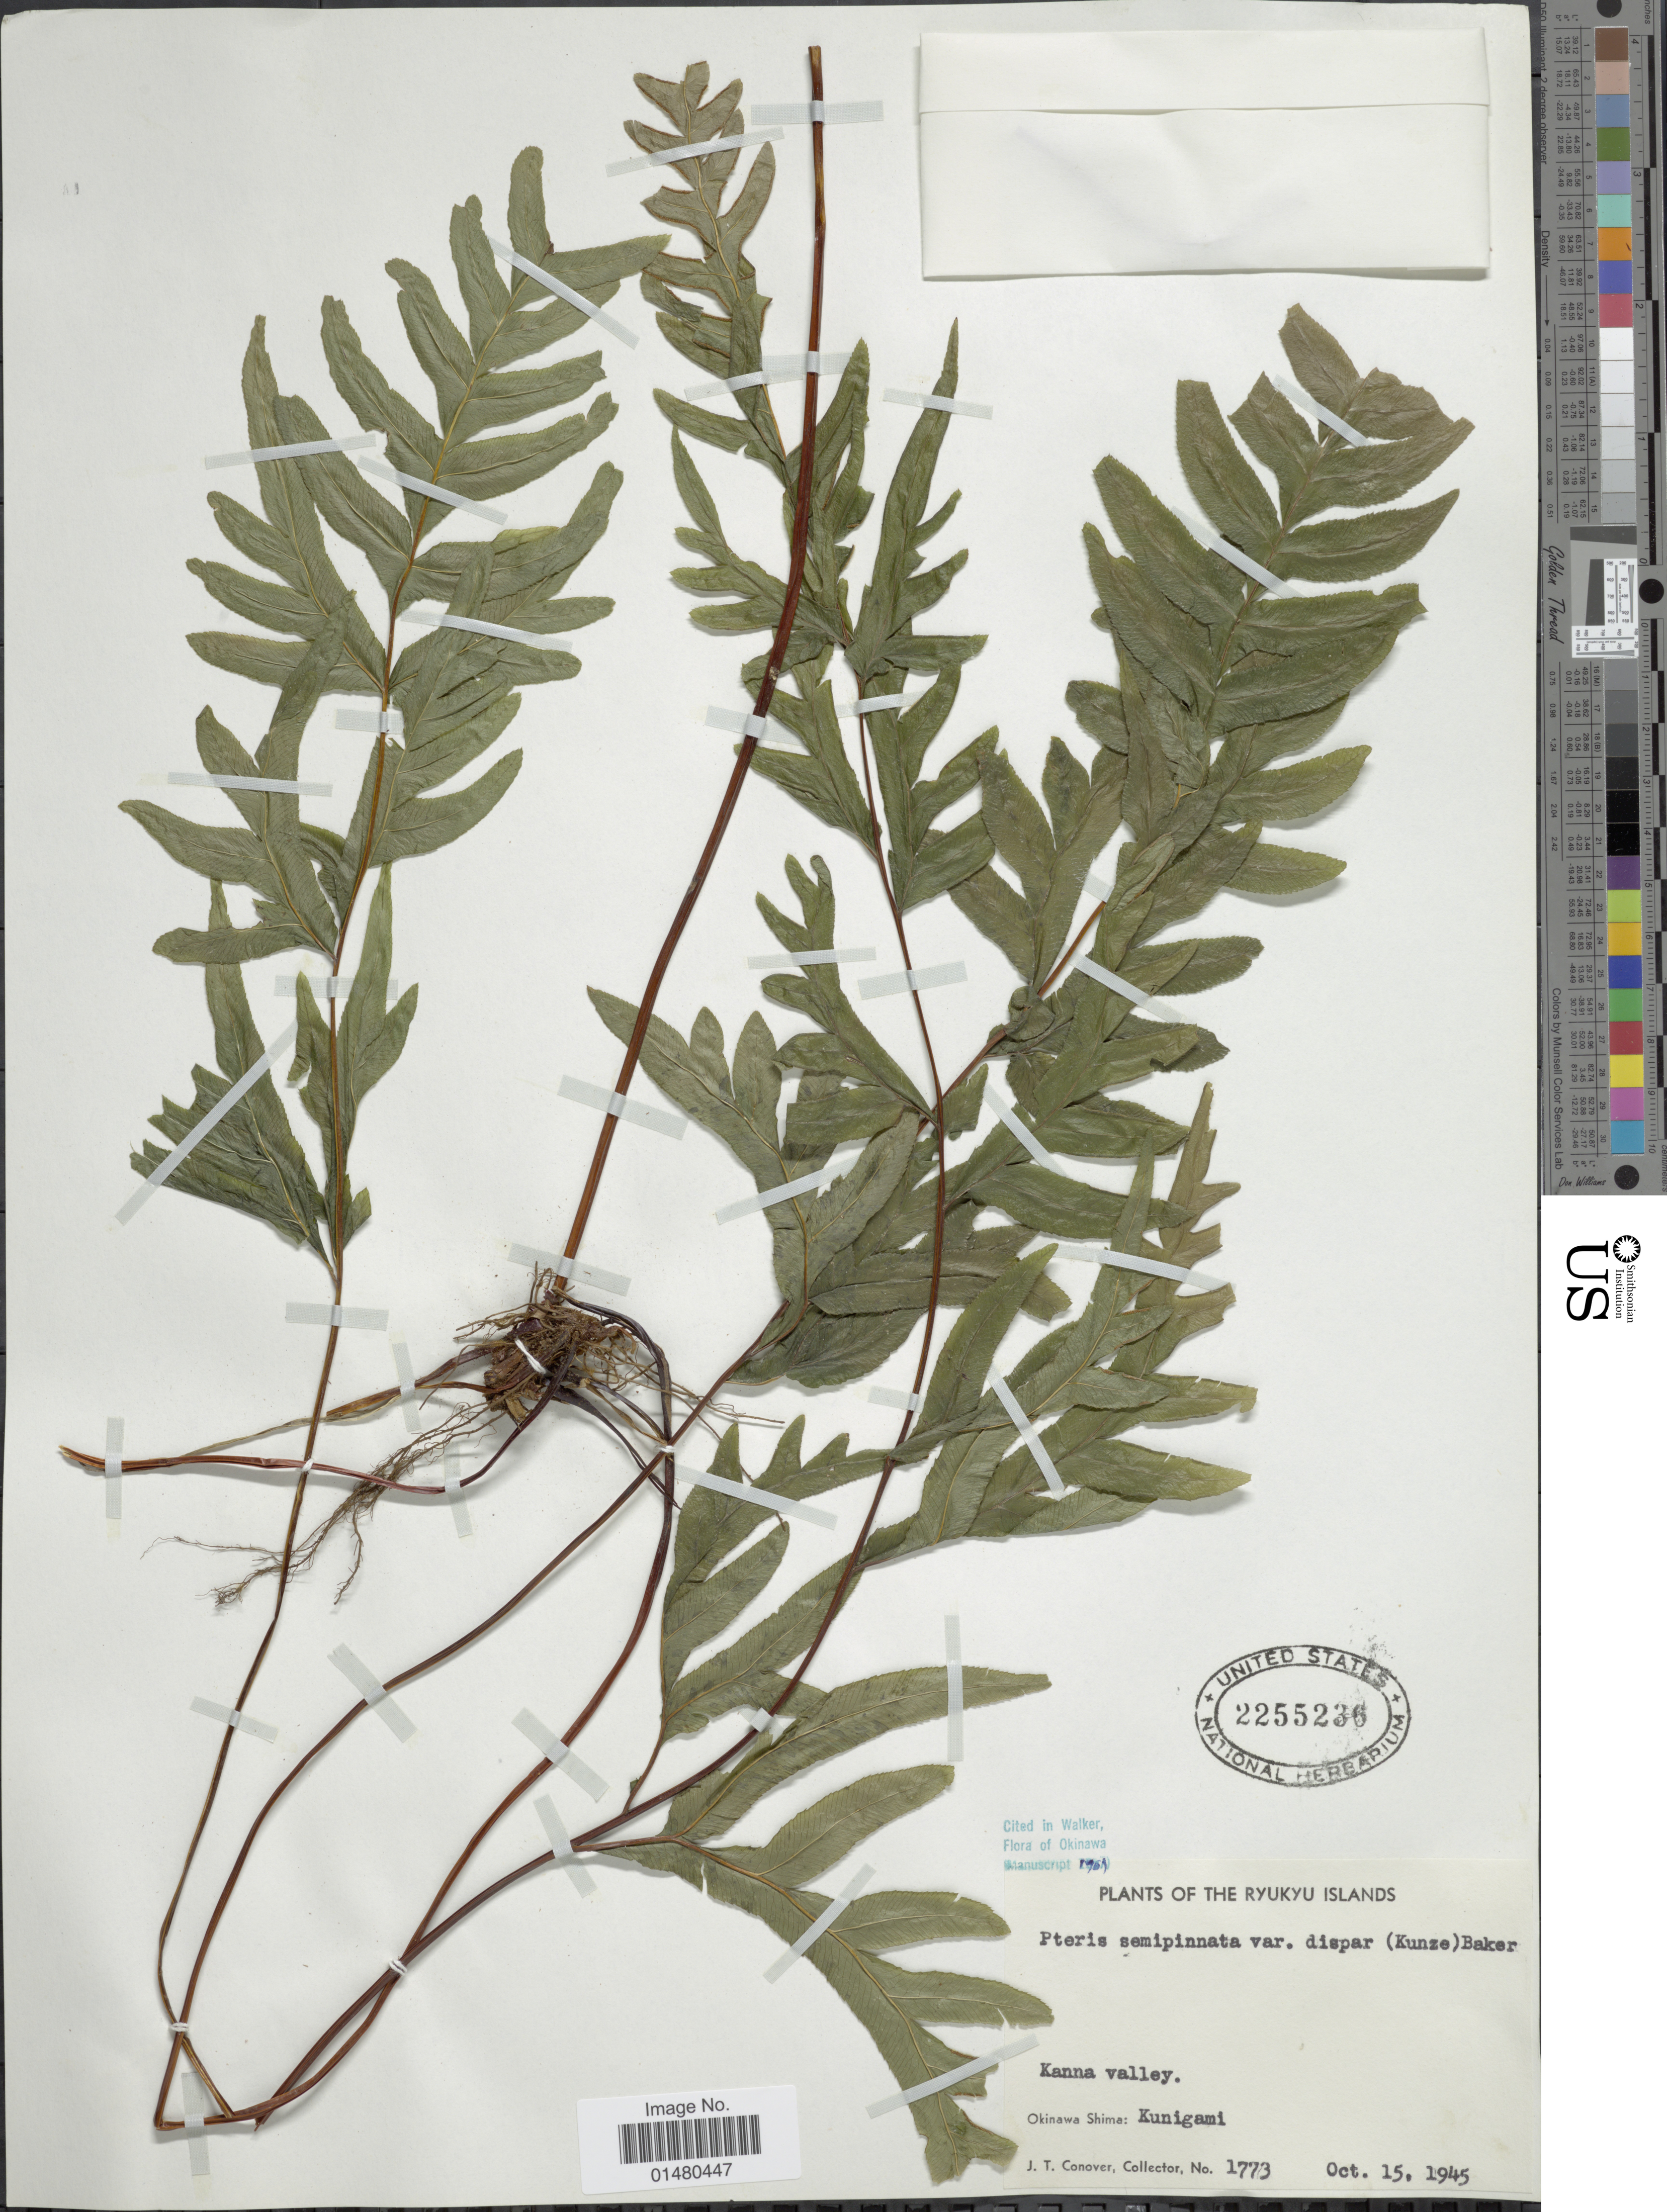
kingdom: Plantae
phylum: Tracheophyta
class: Polypodiopsida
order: Polypodiales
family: Pteridaceae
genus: Pteris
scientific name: Pteris dispar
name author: Kunze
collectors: J. T. Conover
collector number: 1773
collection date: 1945-10-15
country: Japan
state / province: Okinawa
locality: The Ryukyu Islands, Kanna valley, Okinawa Shima: Kunigami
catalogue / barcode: US 2255236